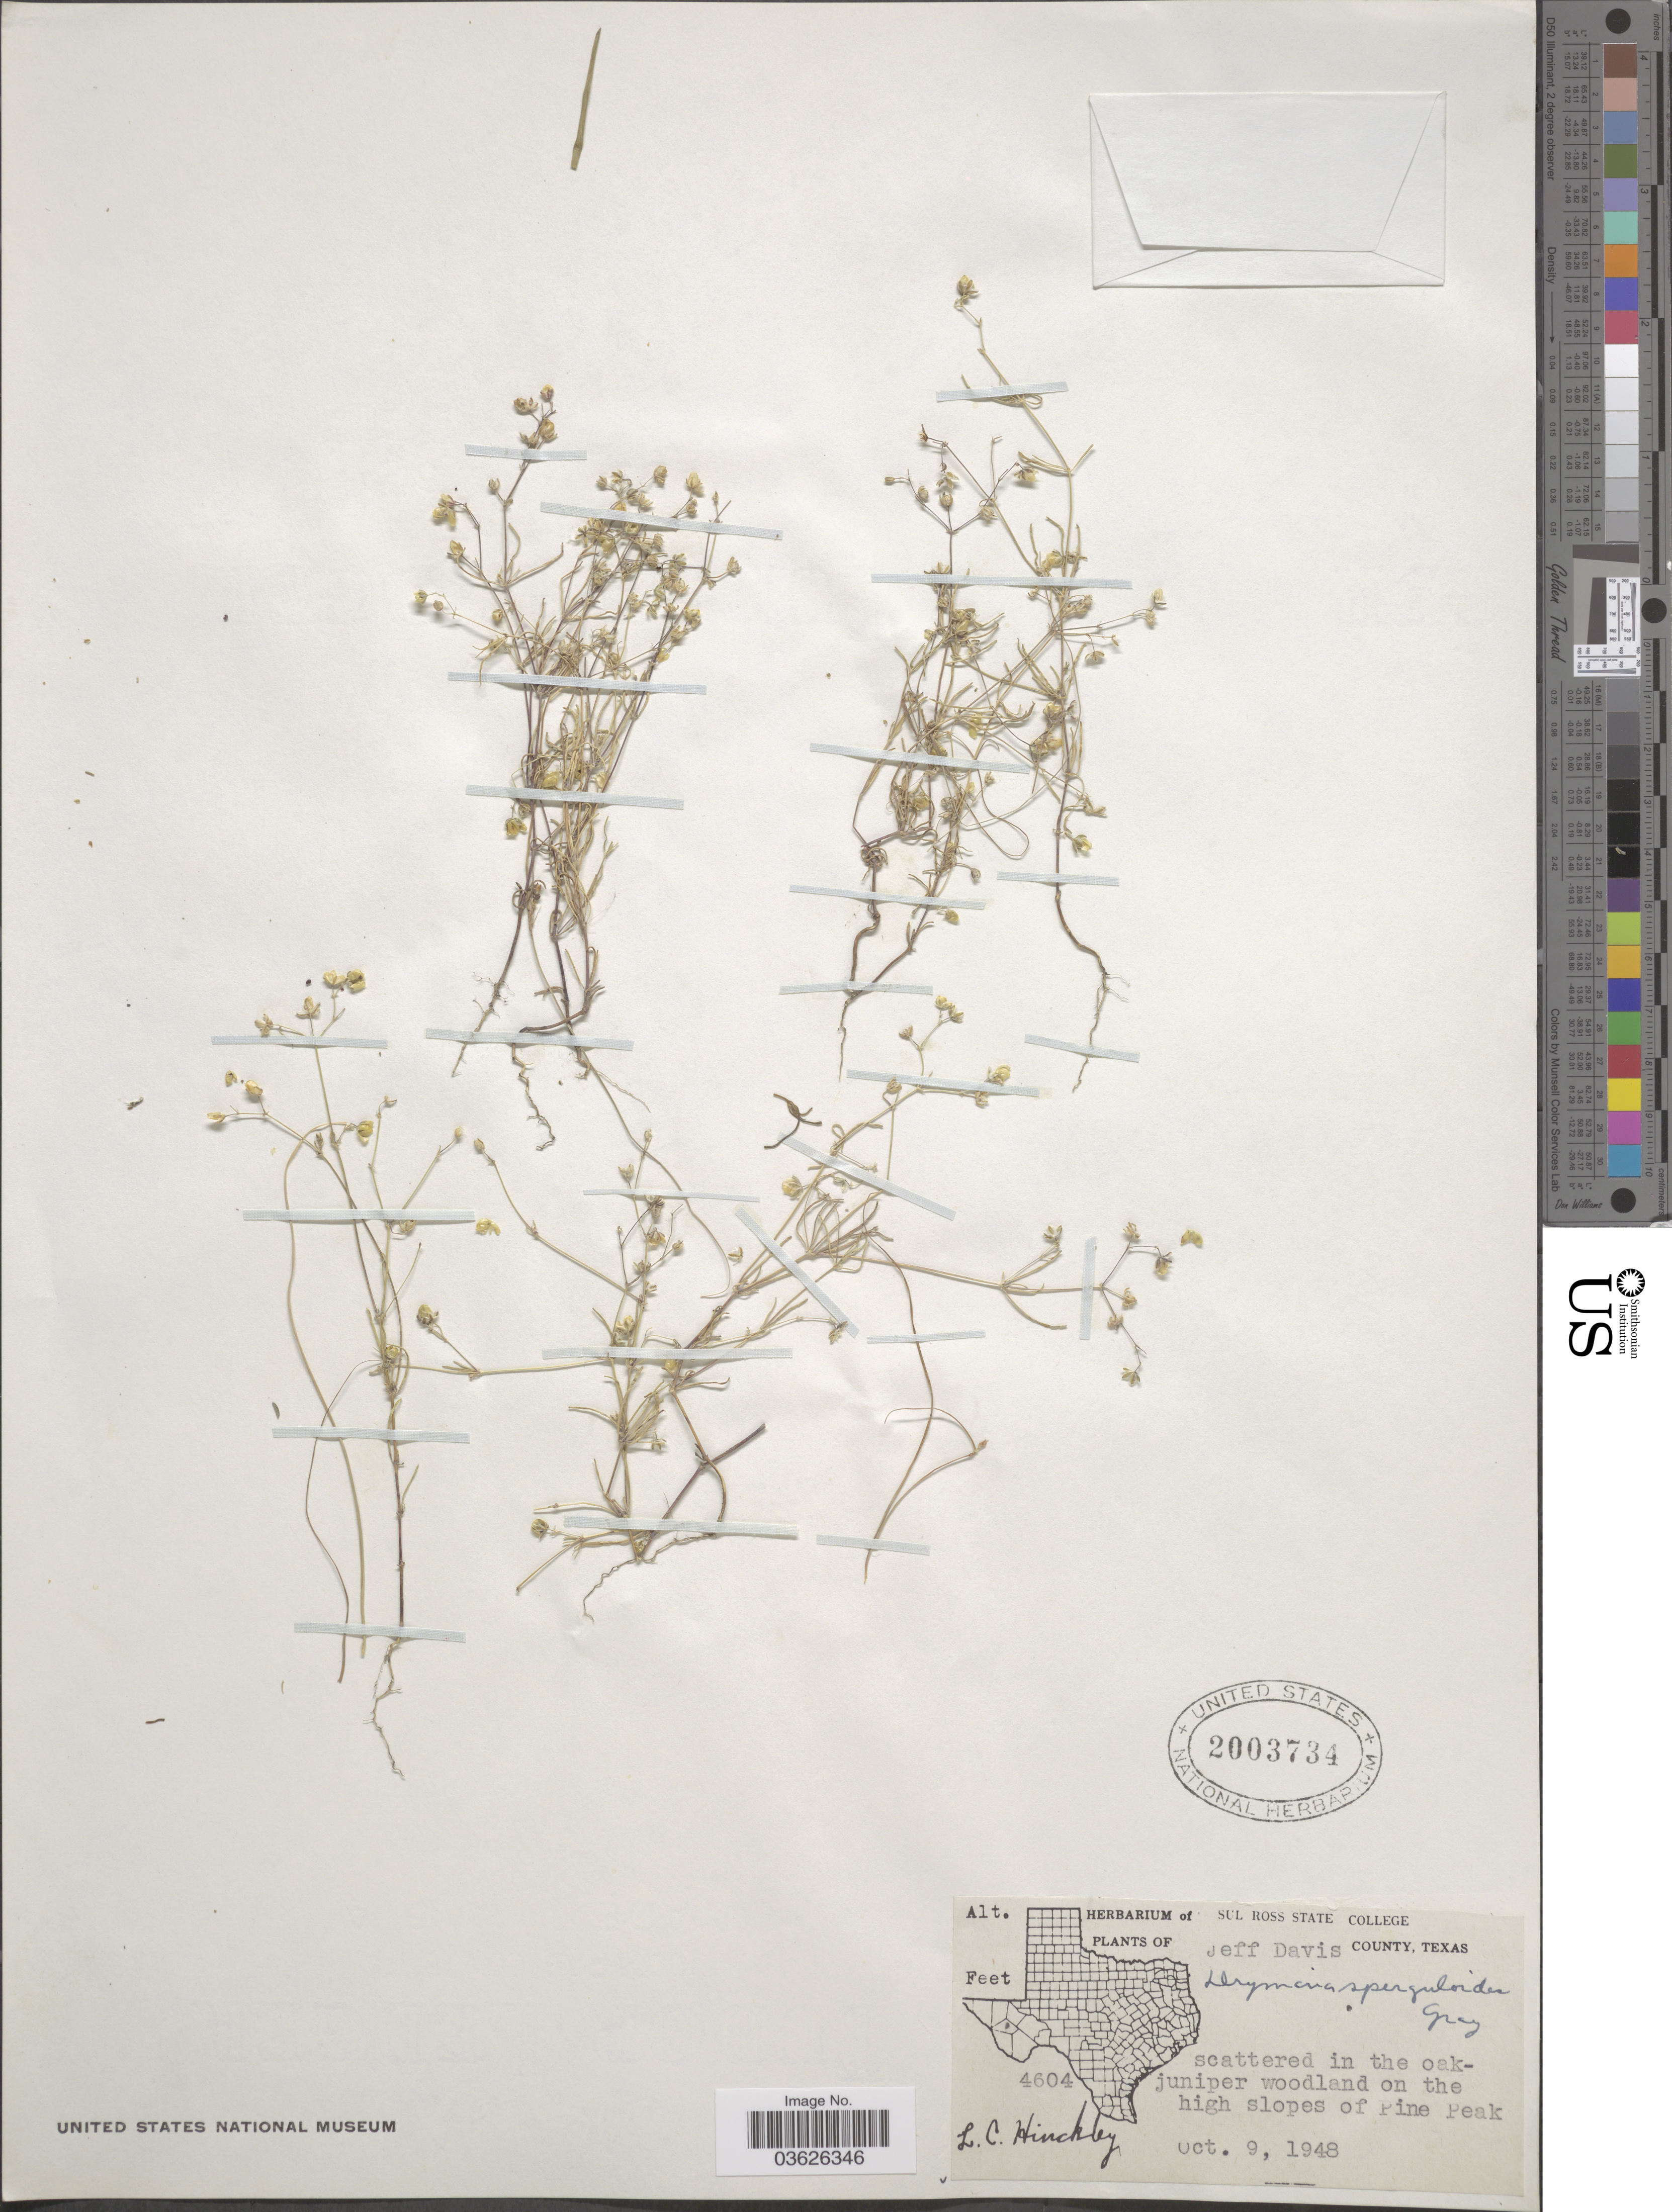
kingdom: Plantae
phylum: Tracheophyta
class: Magnoliopsida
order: Caryophyllales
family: Caryophyllaceae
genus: Drymaria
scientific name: Drymaria sperguloides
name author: A. Gray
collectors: L. Hinckley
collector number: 4604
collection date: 1948-10-09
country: United States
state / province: Texas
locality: Jeff Davis County. High slopes of Pine Peak.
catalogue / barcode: US 2003734